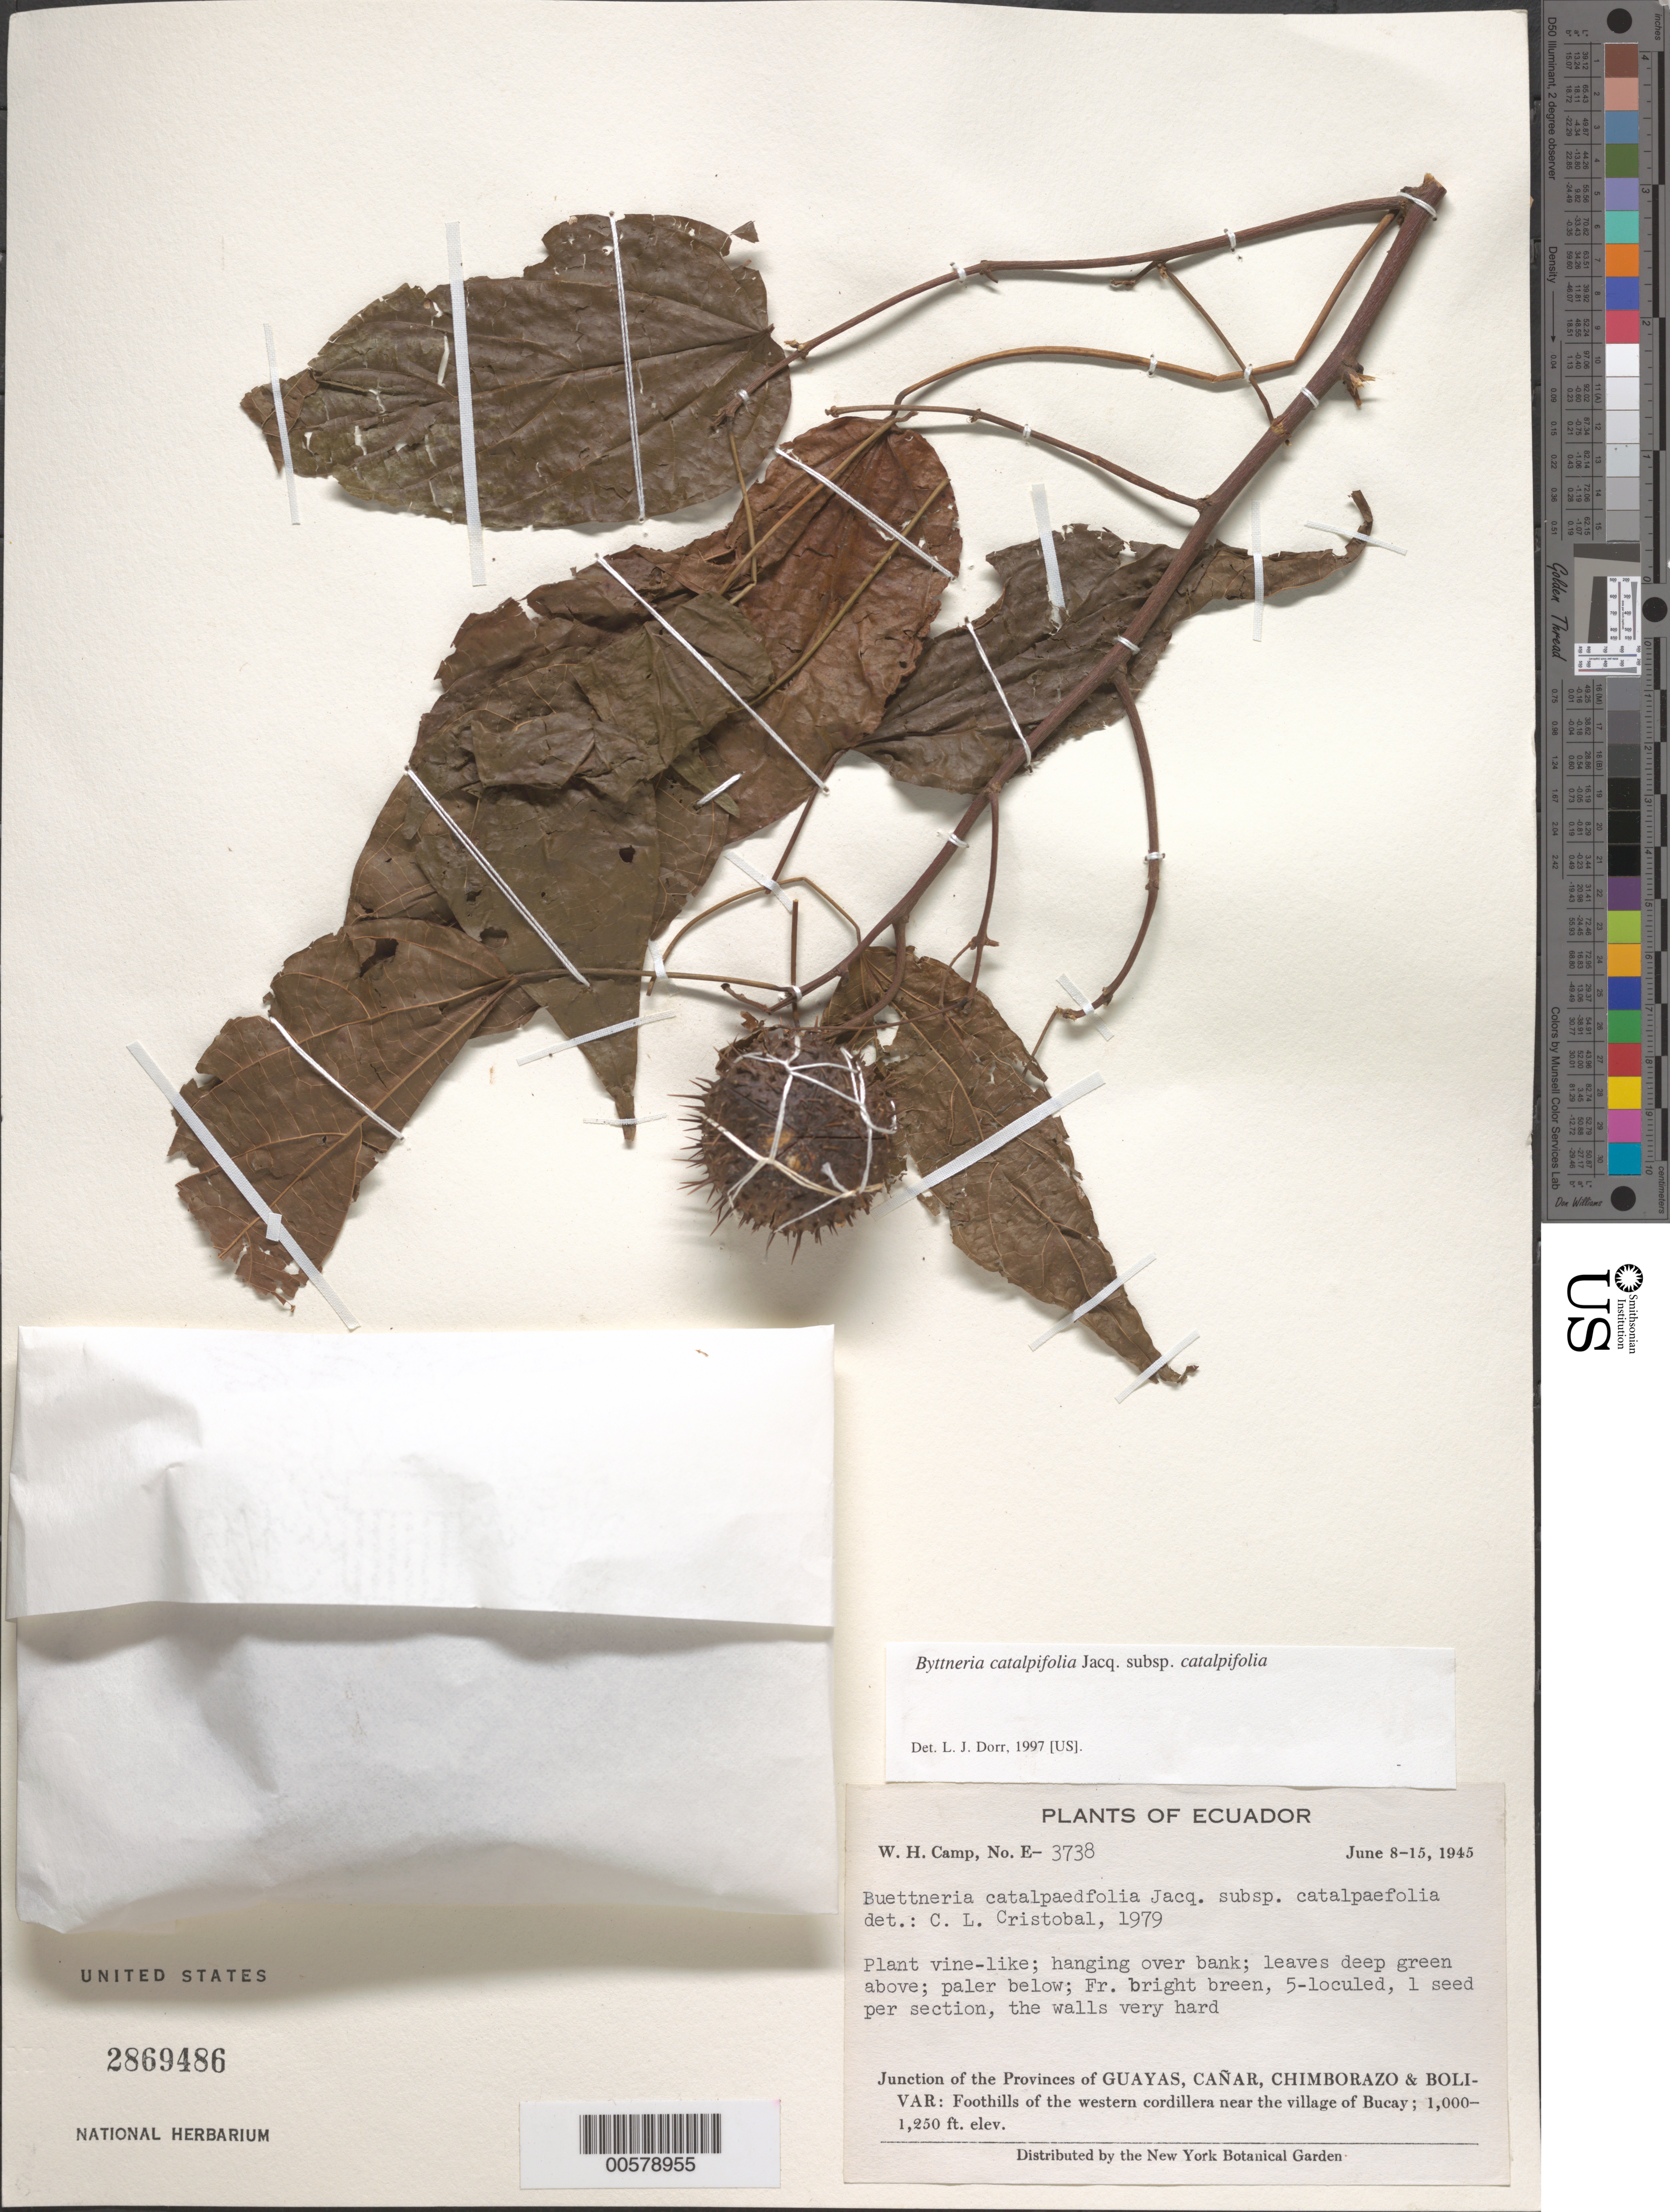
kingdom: Plantae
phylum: Tracheophyta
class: Magnoliopsida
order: Malvales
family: Malvaceae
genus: Byttneria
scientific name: Byttneria catalpifolia subsp. catalpifolia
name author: Jacq.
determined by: Cristóbal, C. L.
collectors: W. H. Camp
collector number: E-3738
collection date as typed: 08 Jun 1945 to 15 Jun 1945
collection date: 1945-06-08/1945-06-15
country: Ecuador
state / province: Guayas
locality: Guayas-Cañar-Chimborazo-Bolívar jct. Foothills of western Cordillera near the Village of Bucay.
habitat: Foothills of the western cordillera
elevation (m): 304.8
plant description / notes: US, NY, S-2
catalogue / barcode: US 2869486